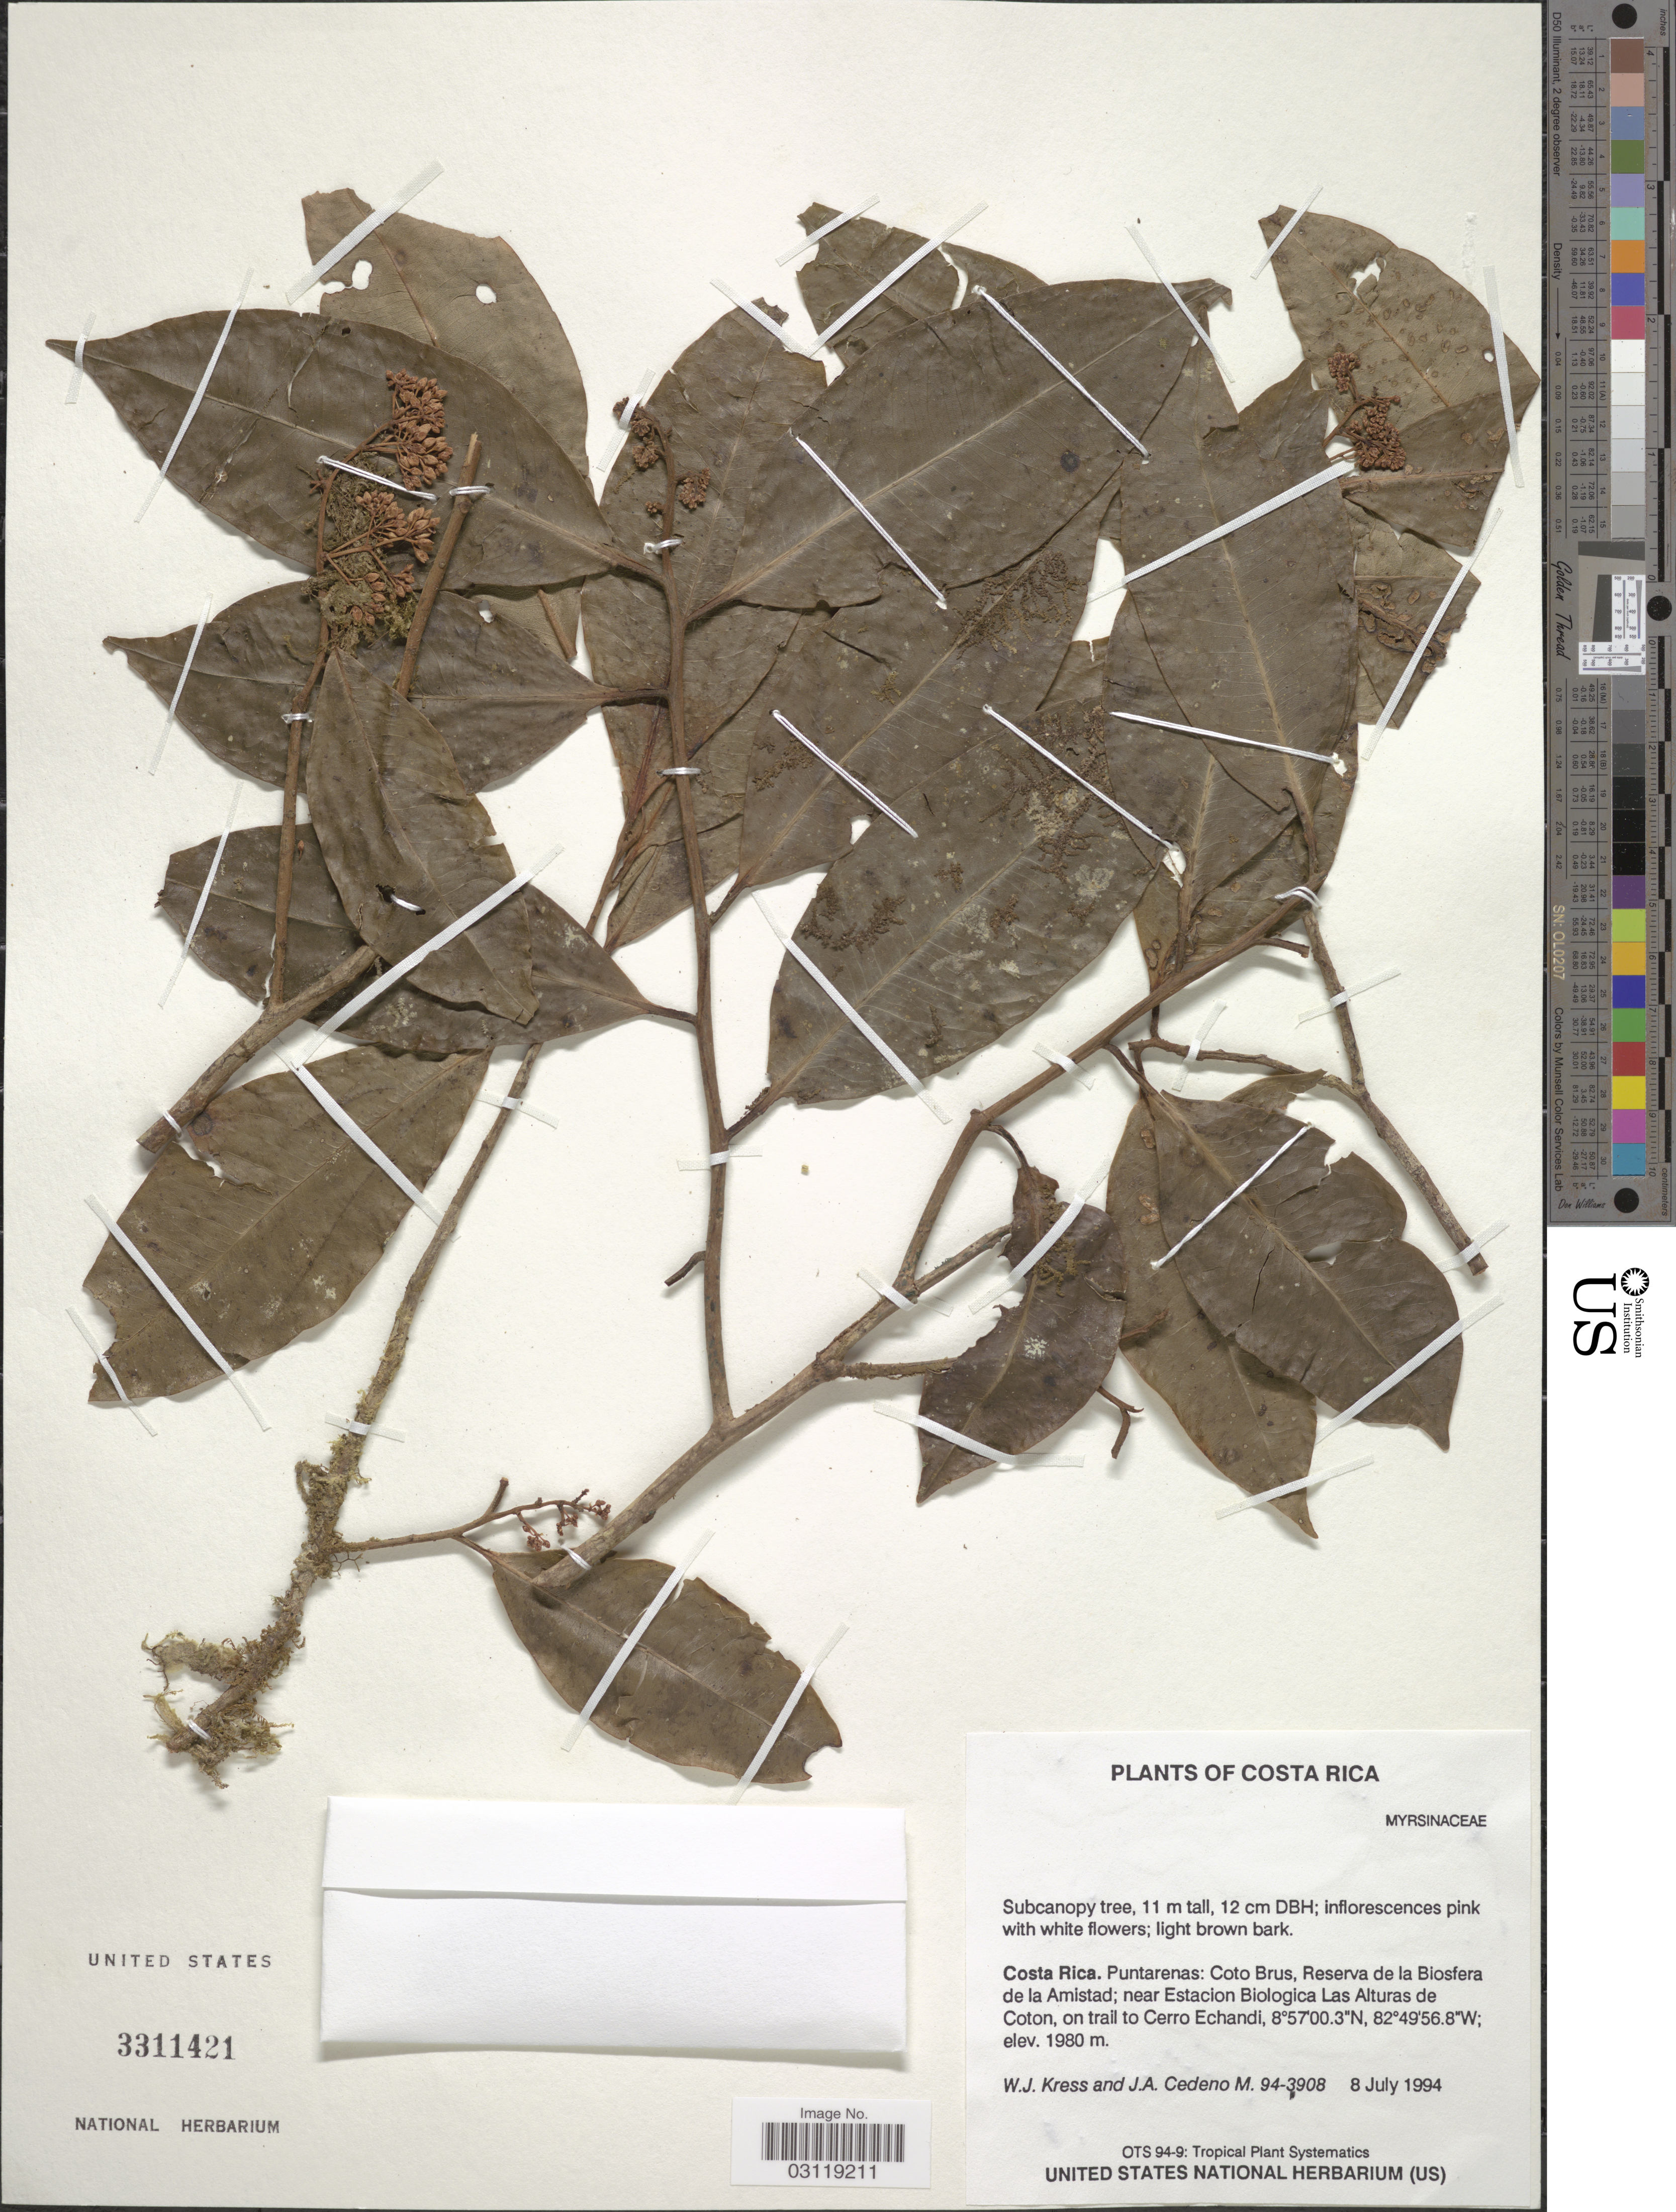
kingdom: Plantae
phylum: Tracheophyta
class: Magnoliopsida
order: Ericales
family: Primulaceae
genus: Ardisia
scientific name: Ardisia costaricensis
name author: Lundell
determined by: Pipoly, J. J.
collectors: W. J. Kress & J. A. Cedeño M.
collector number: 94-3908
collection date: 1994-07-08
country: Costa Rica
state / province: Puntarenas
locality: Coto Brus, Reserva de la Biosfera de la Amistad; near Estacion Biologica Las Alturas de Coton, on trail to Cerro Echandi.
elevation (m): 1980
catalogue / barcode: US 3311421